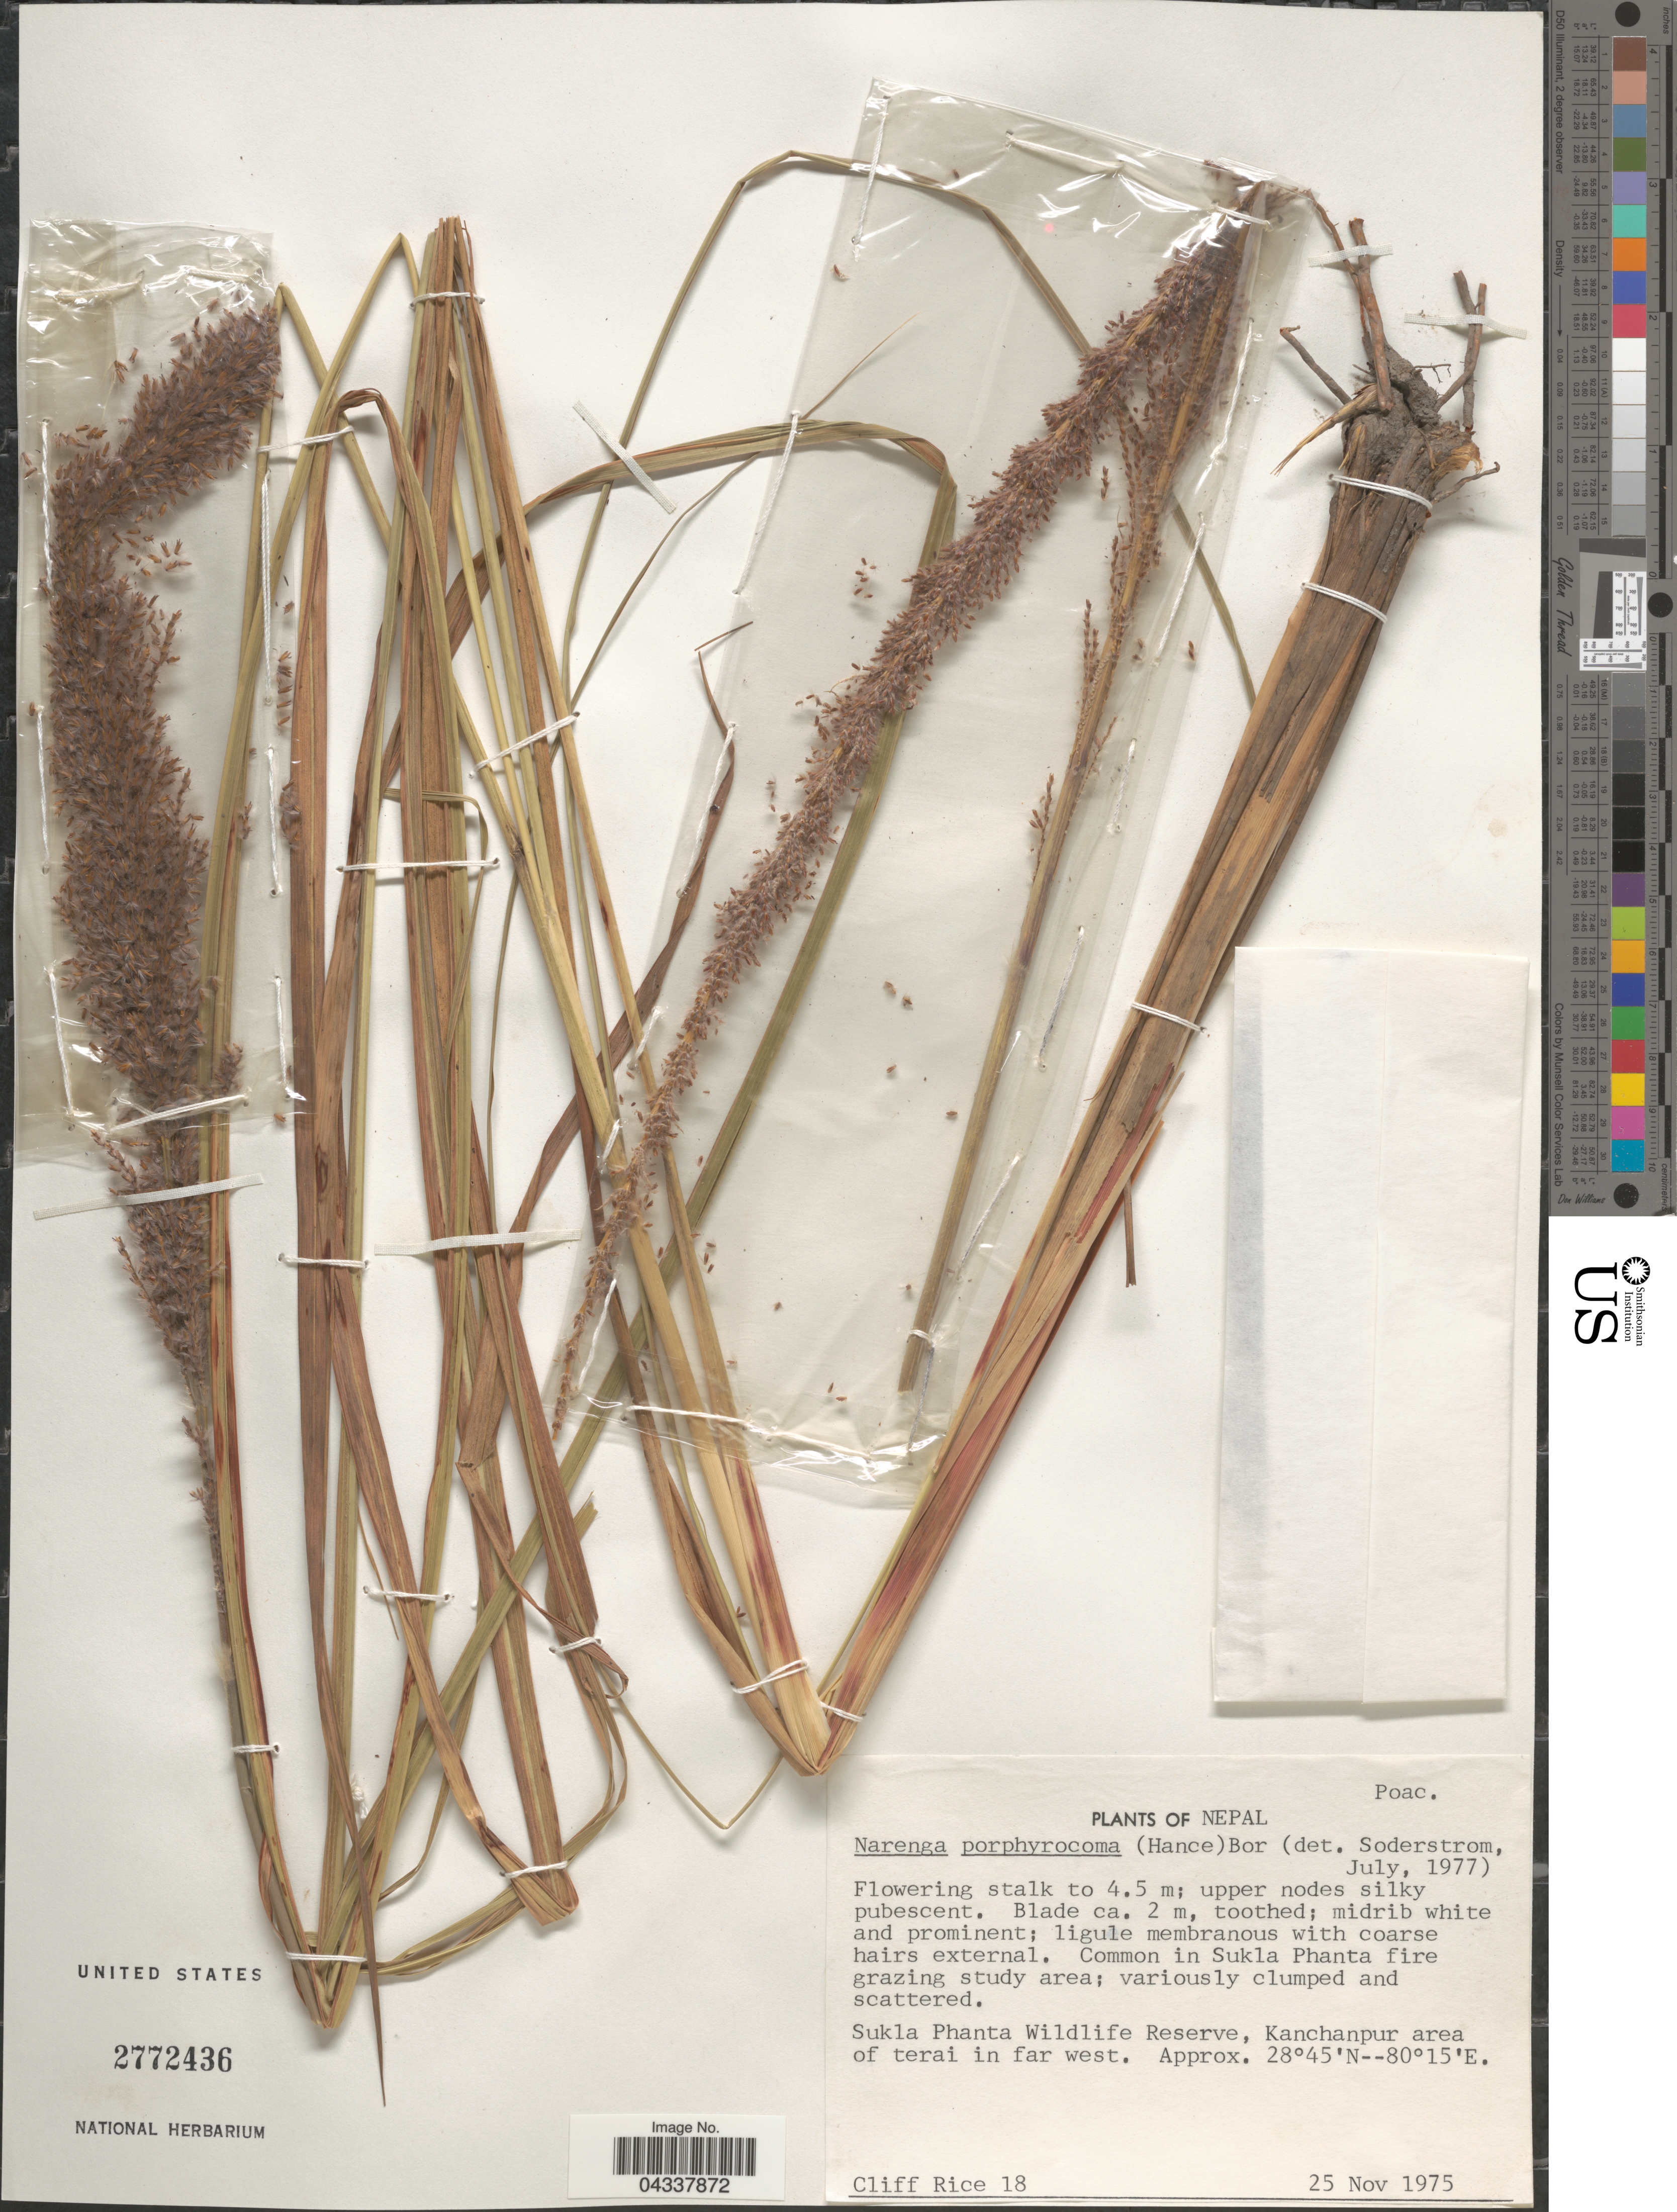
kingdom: Plantae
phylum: Tracheophyta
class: Liliopsida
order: Poales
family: Poaceae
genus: Narenga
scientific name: Narenga porphyrocoma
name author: (Hance) Bor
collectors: C. Rice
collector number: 18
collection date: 1975-11-25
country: Nepal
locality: In Sukla Phanta fire grazing study area. Sukla Phanta Wildlife Reserve, Kanchanpur area of terai in far west.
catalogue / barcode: US 2772436